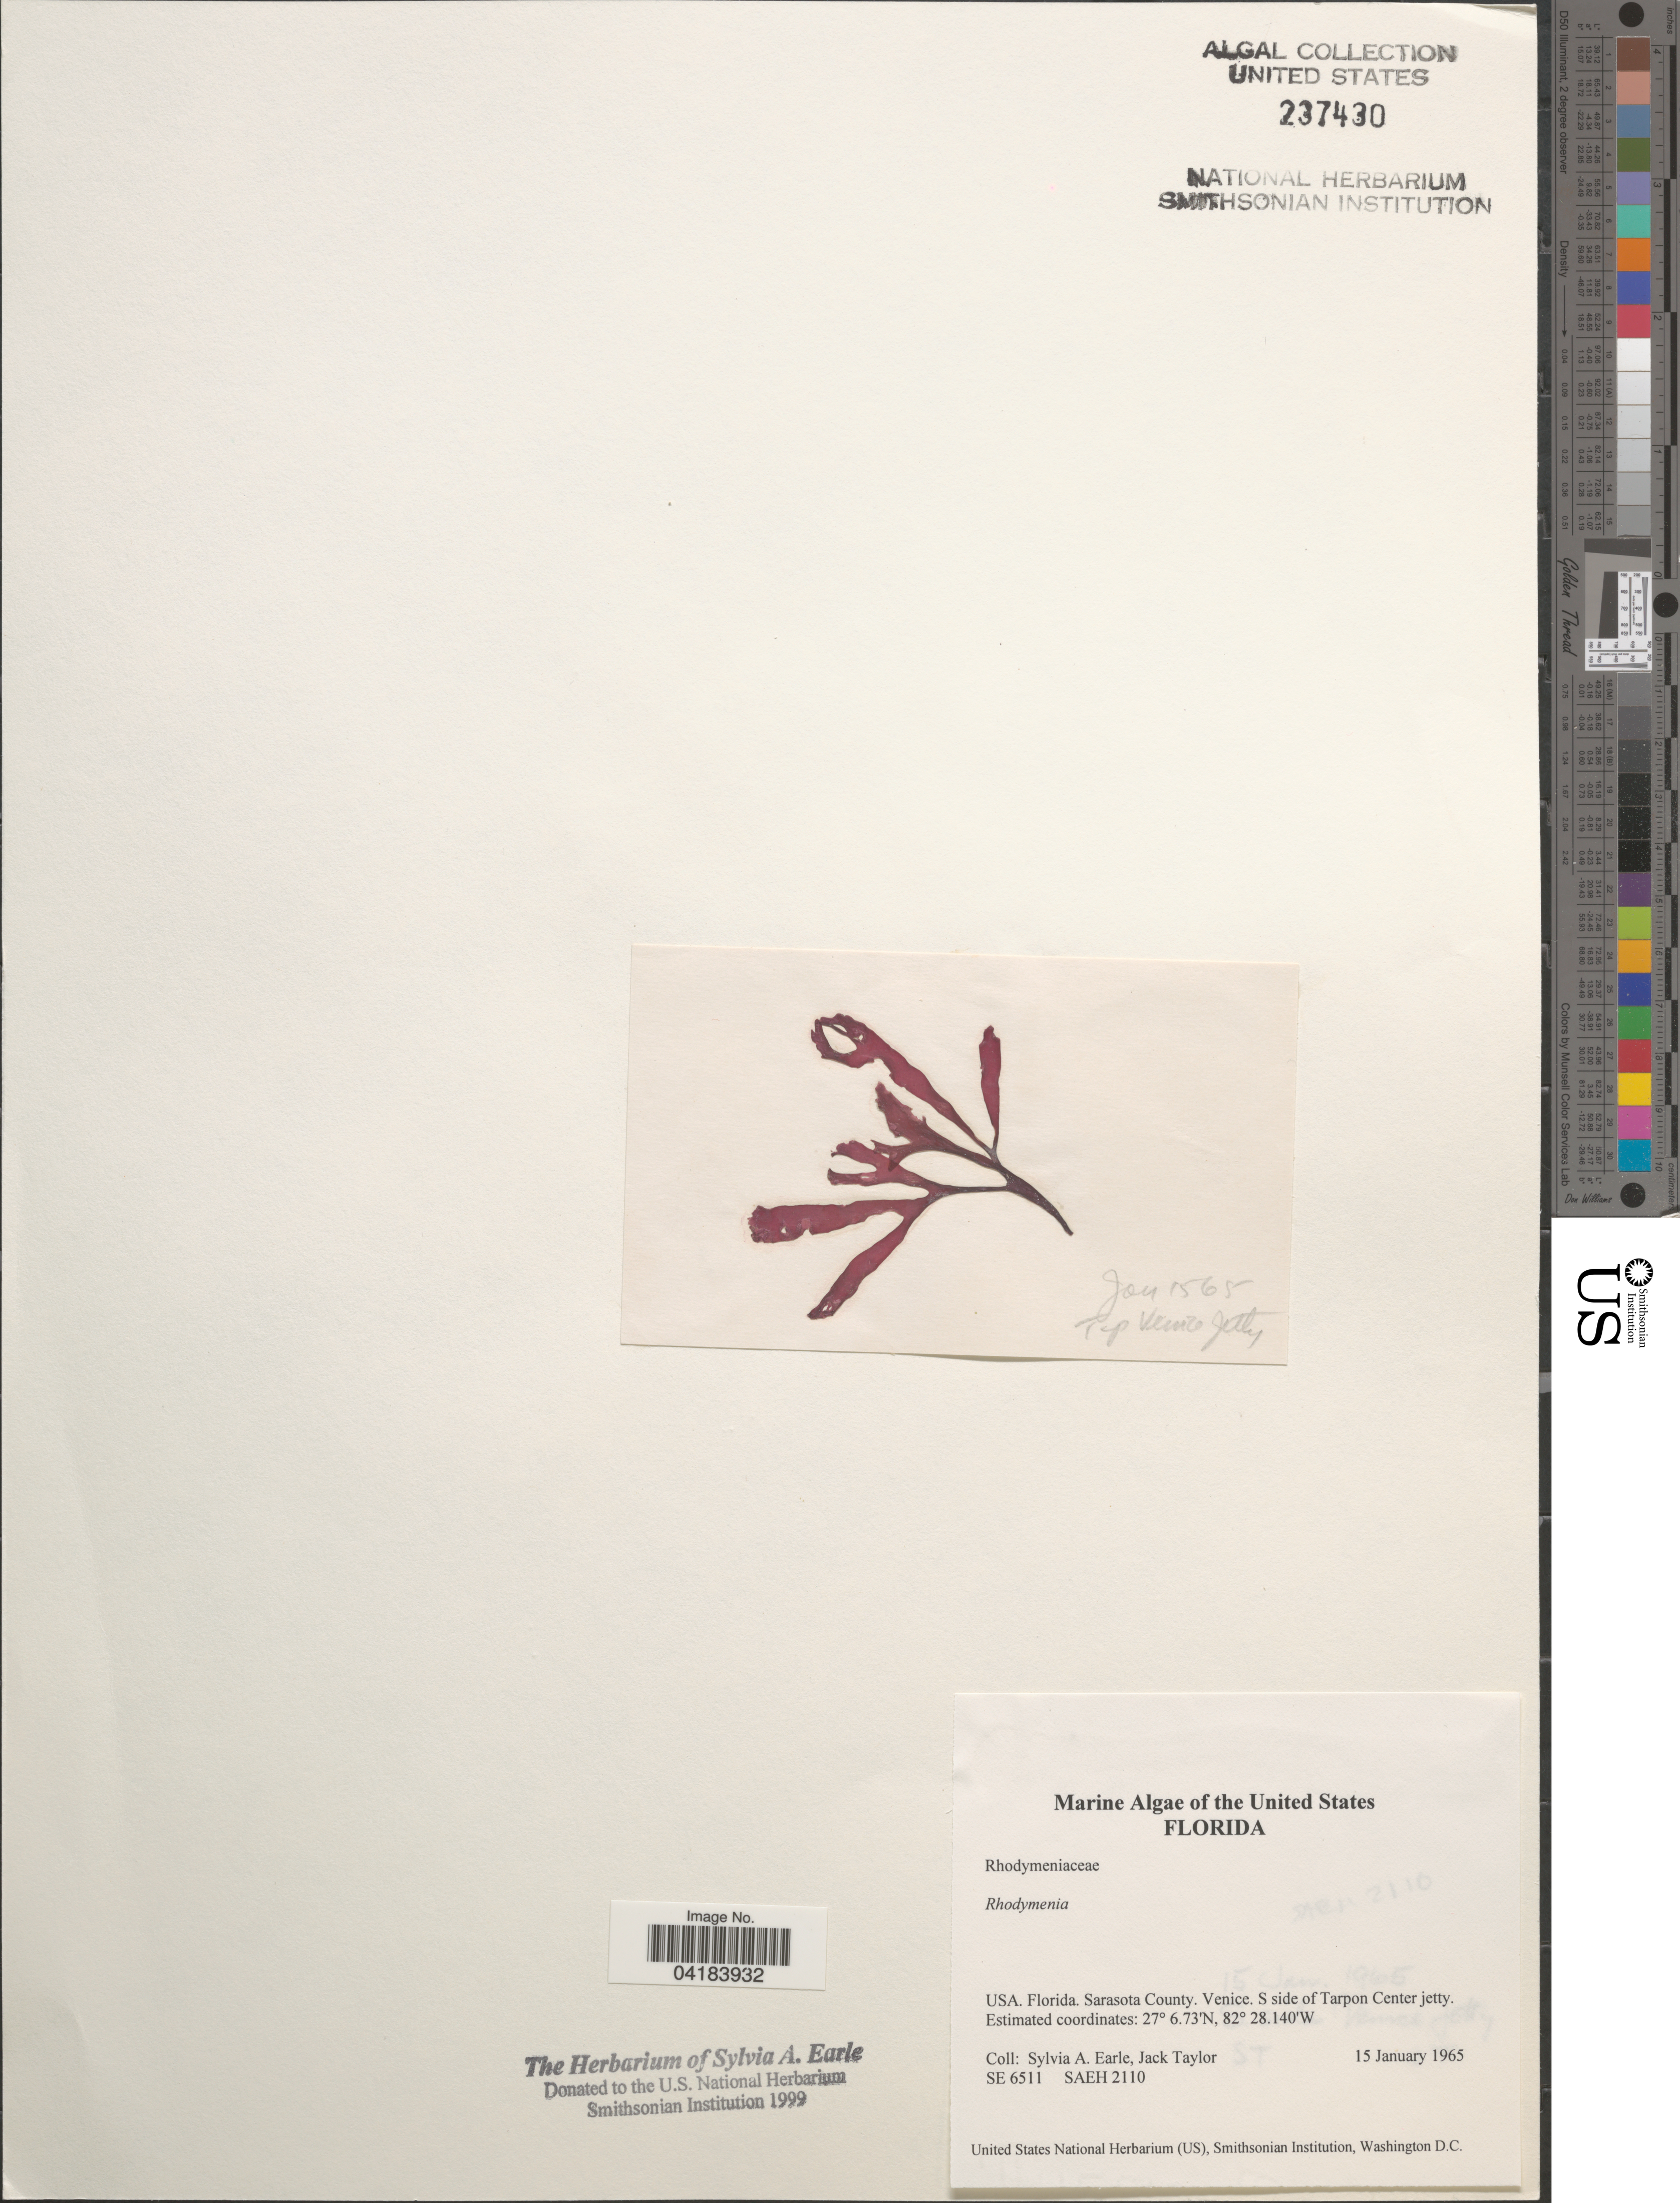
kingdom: Plantae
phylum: Rhodophyta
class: Florideophyceae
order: Rhodymeniales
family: Rhodymeniaceae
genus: Rhodymenia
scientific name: Rhodymenia sp.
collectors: S. A. Earle & J. Taylor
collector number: SE6511/SAEH2110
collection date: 1965-01-15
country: United States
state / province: Florida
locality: Sarasota County. Venice. S side of Tarpon Center jetty.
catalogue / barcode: US 237430